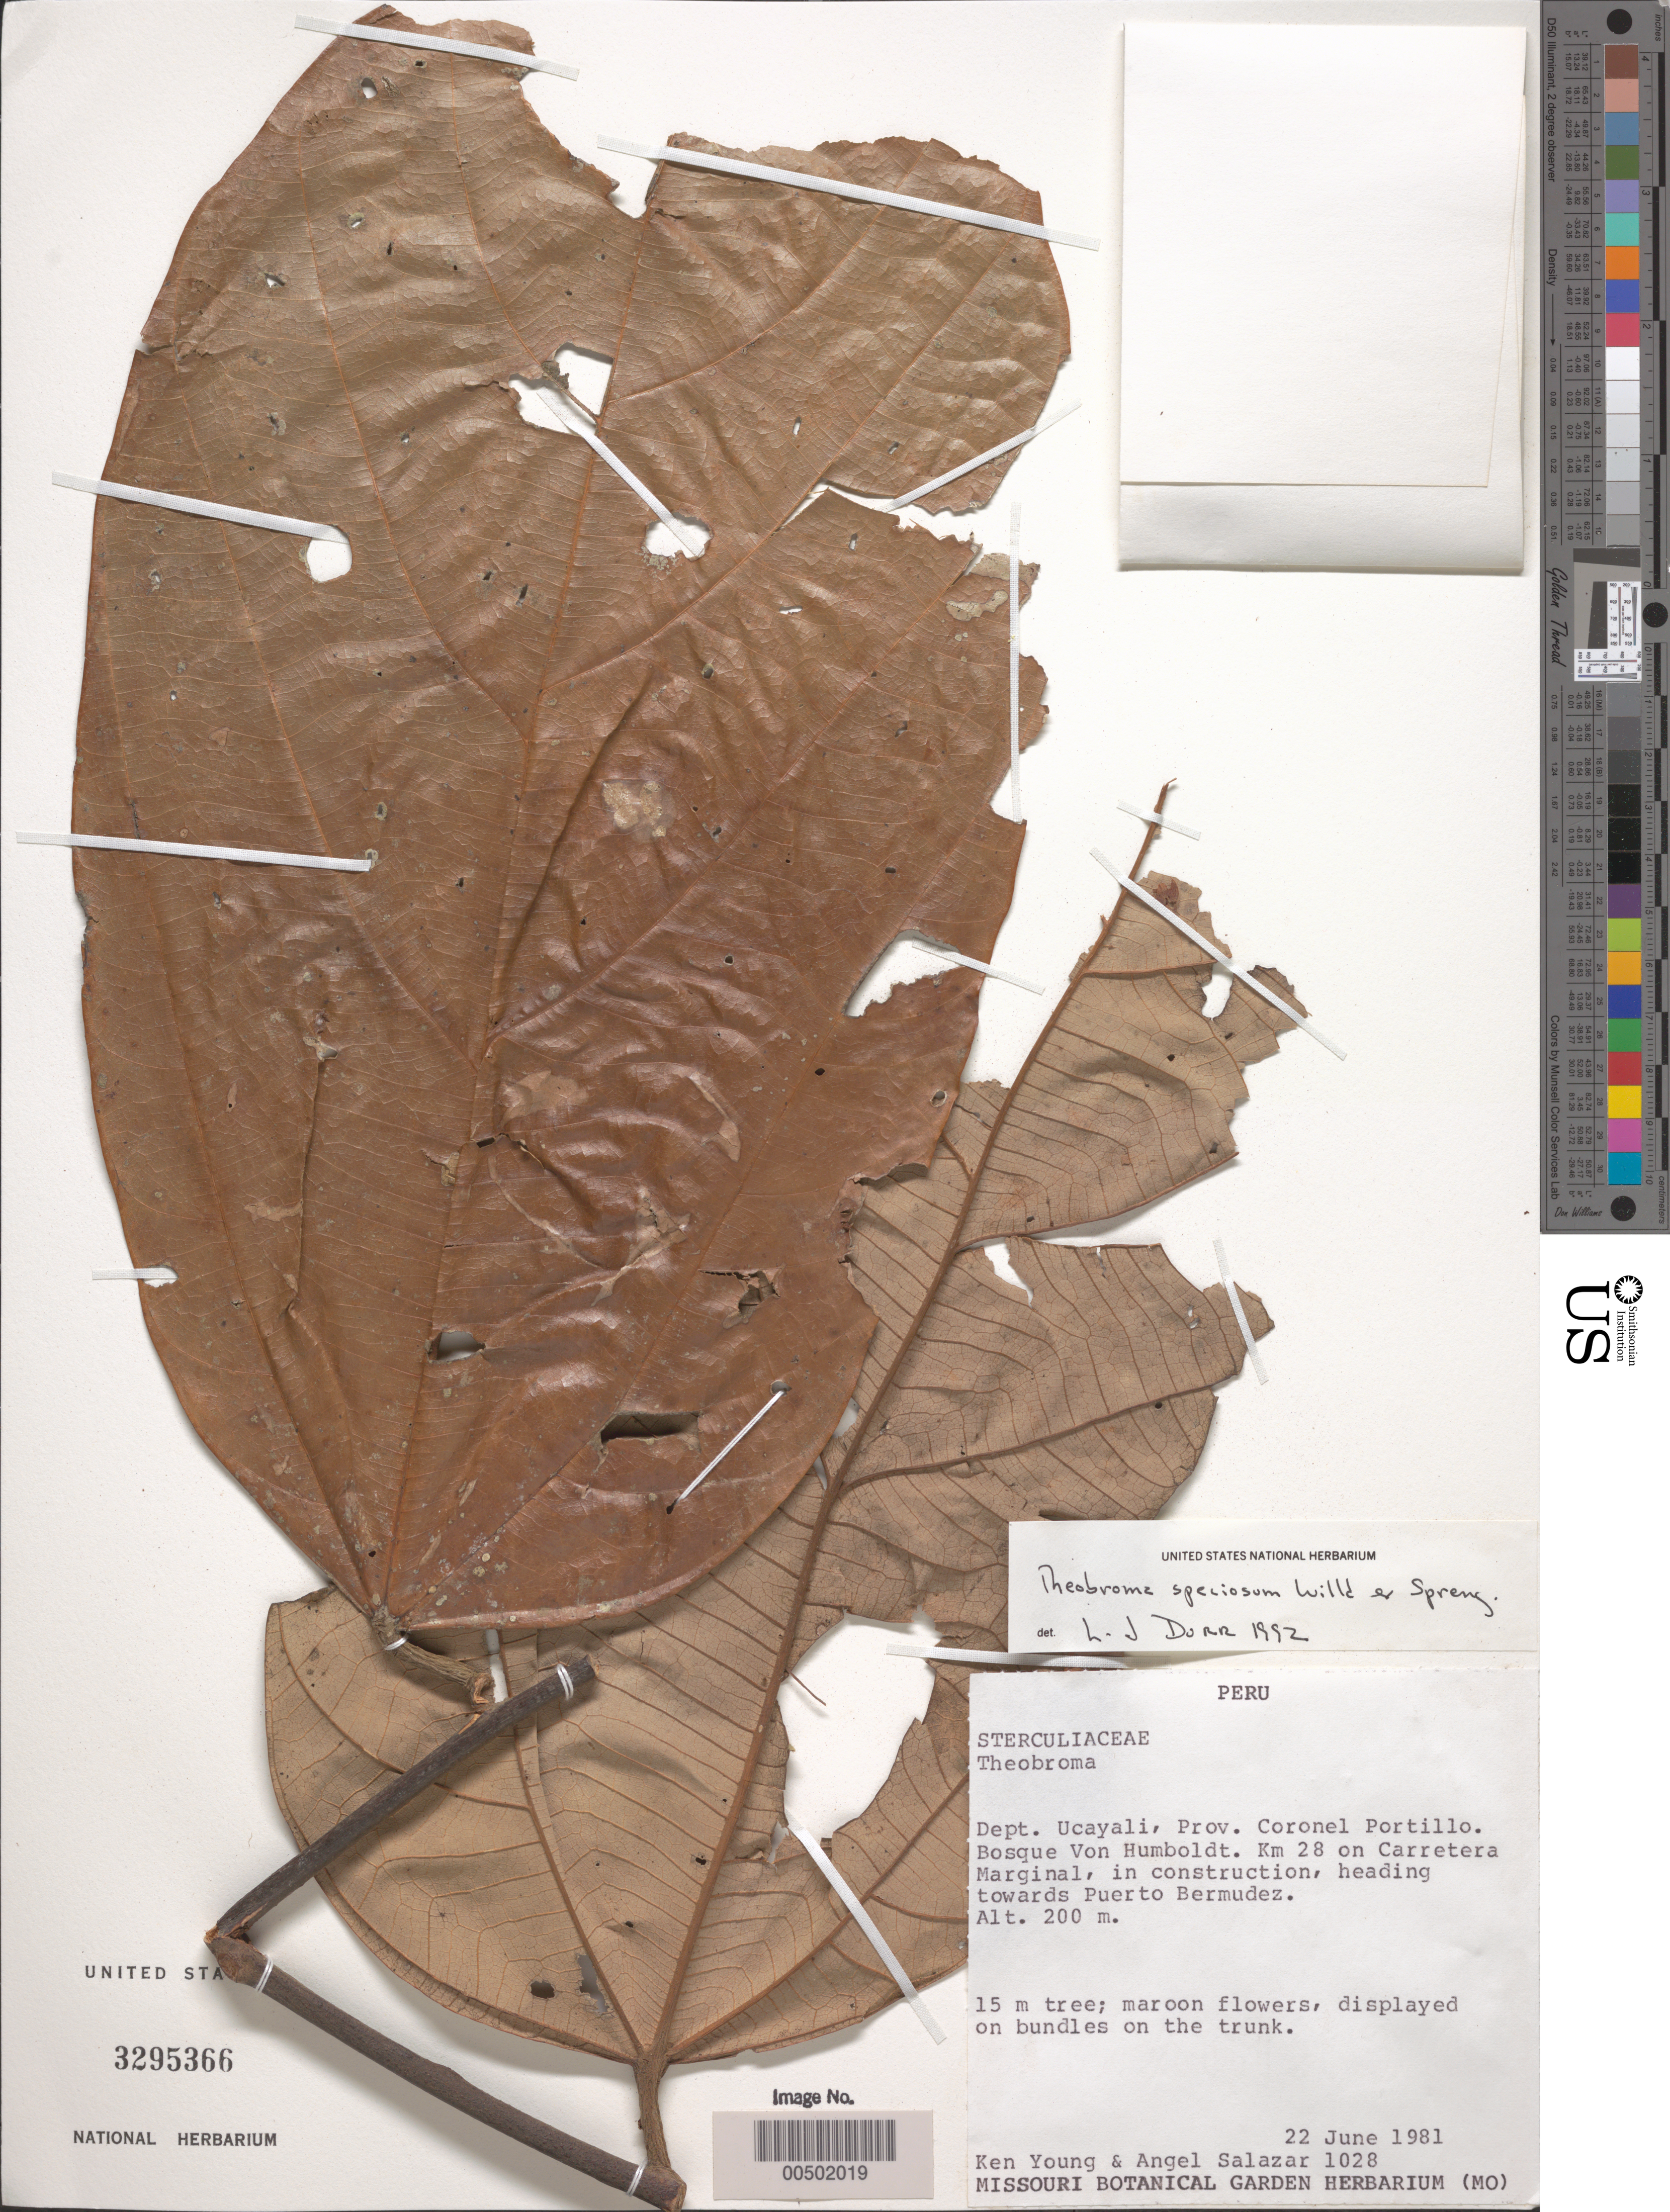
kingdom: Plantae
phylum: Tracheophyta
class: Magnoliopsida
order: Malvales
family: Malvaceae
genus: Theobroma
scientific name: Theobroma speciosum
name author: Willd. ex Spreng.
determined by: Dorr, L. J., (BOT), Smithsonian Institution - National Museum of Natural History (UNITED STATES)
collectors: K. Young & A. E. Salazar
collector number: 1028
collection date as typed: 22 Jun 1981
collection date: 1981-06-22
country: Peru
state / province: Loreto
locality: Coronel Portillo Prov. [?], Bosque Von Humboldt, km 28 on Carretera Marginal, heading towards Puerto Bermúdez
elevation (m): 200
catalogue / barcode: US 3295366